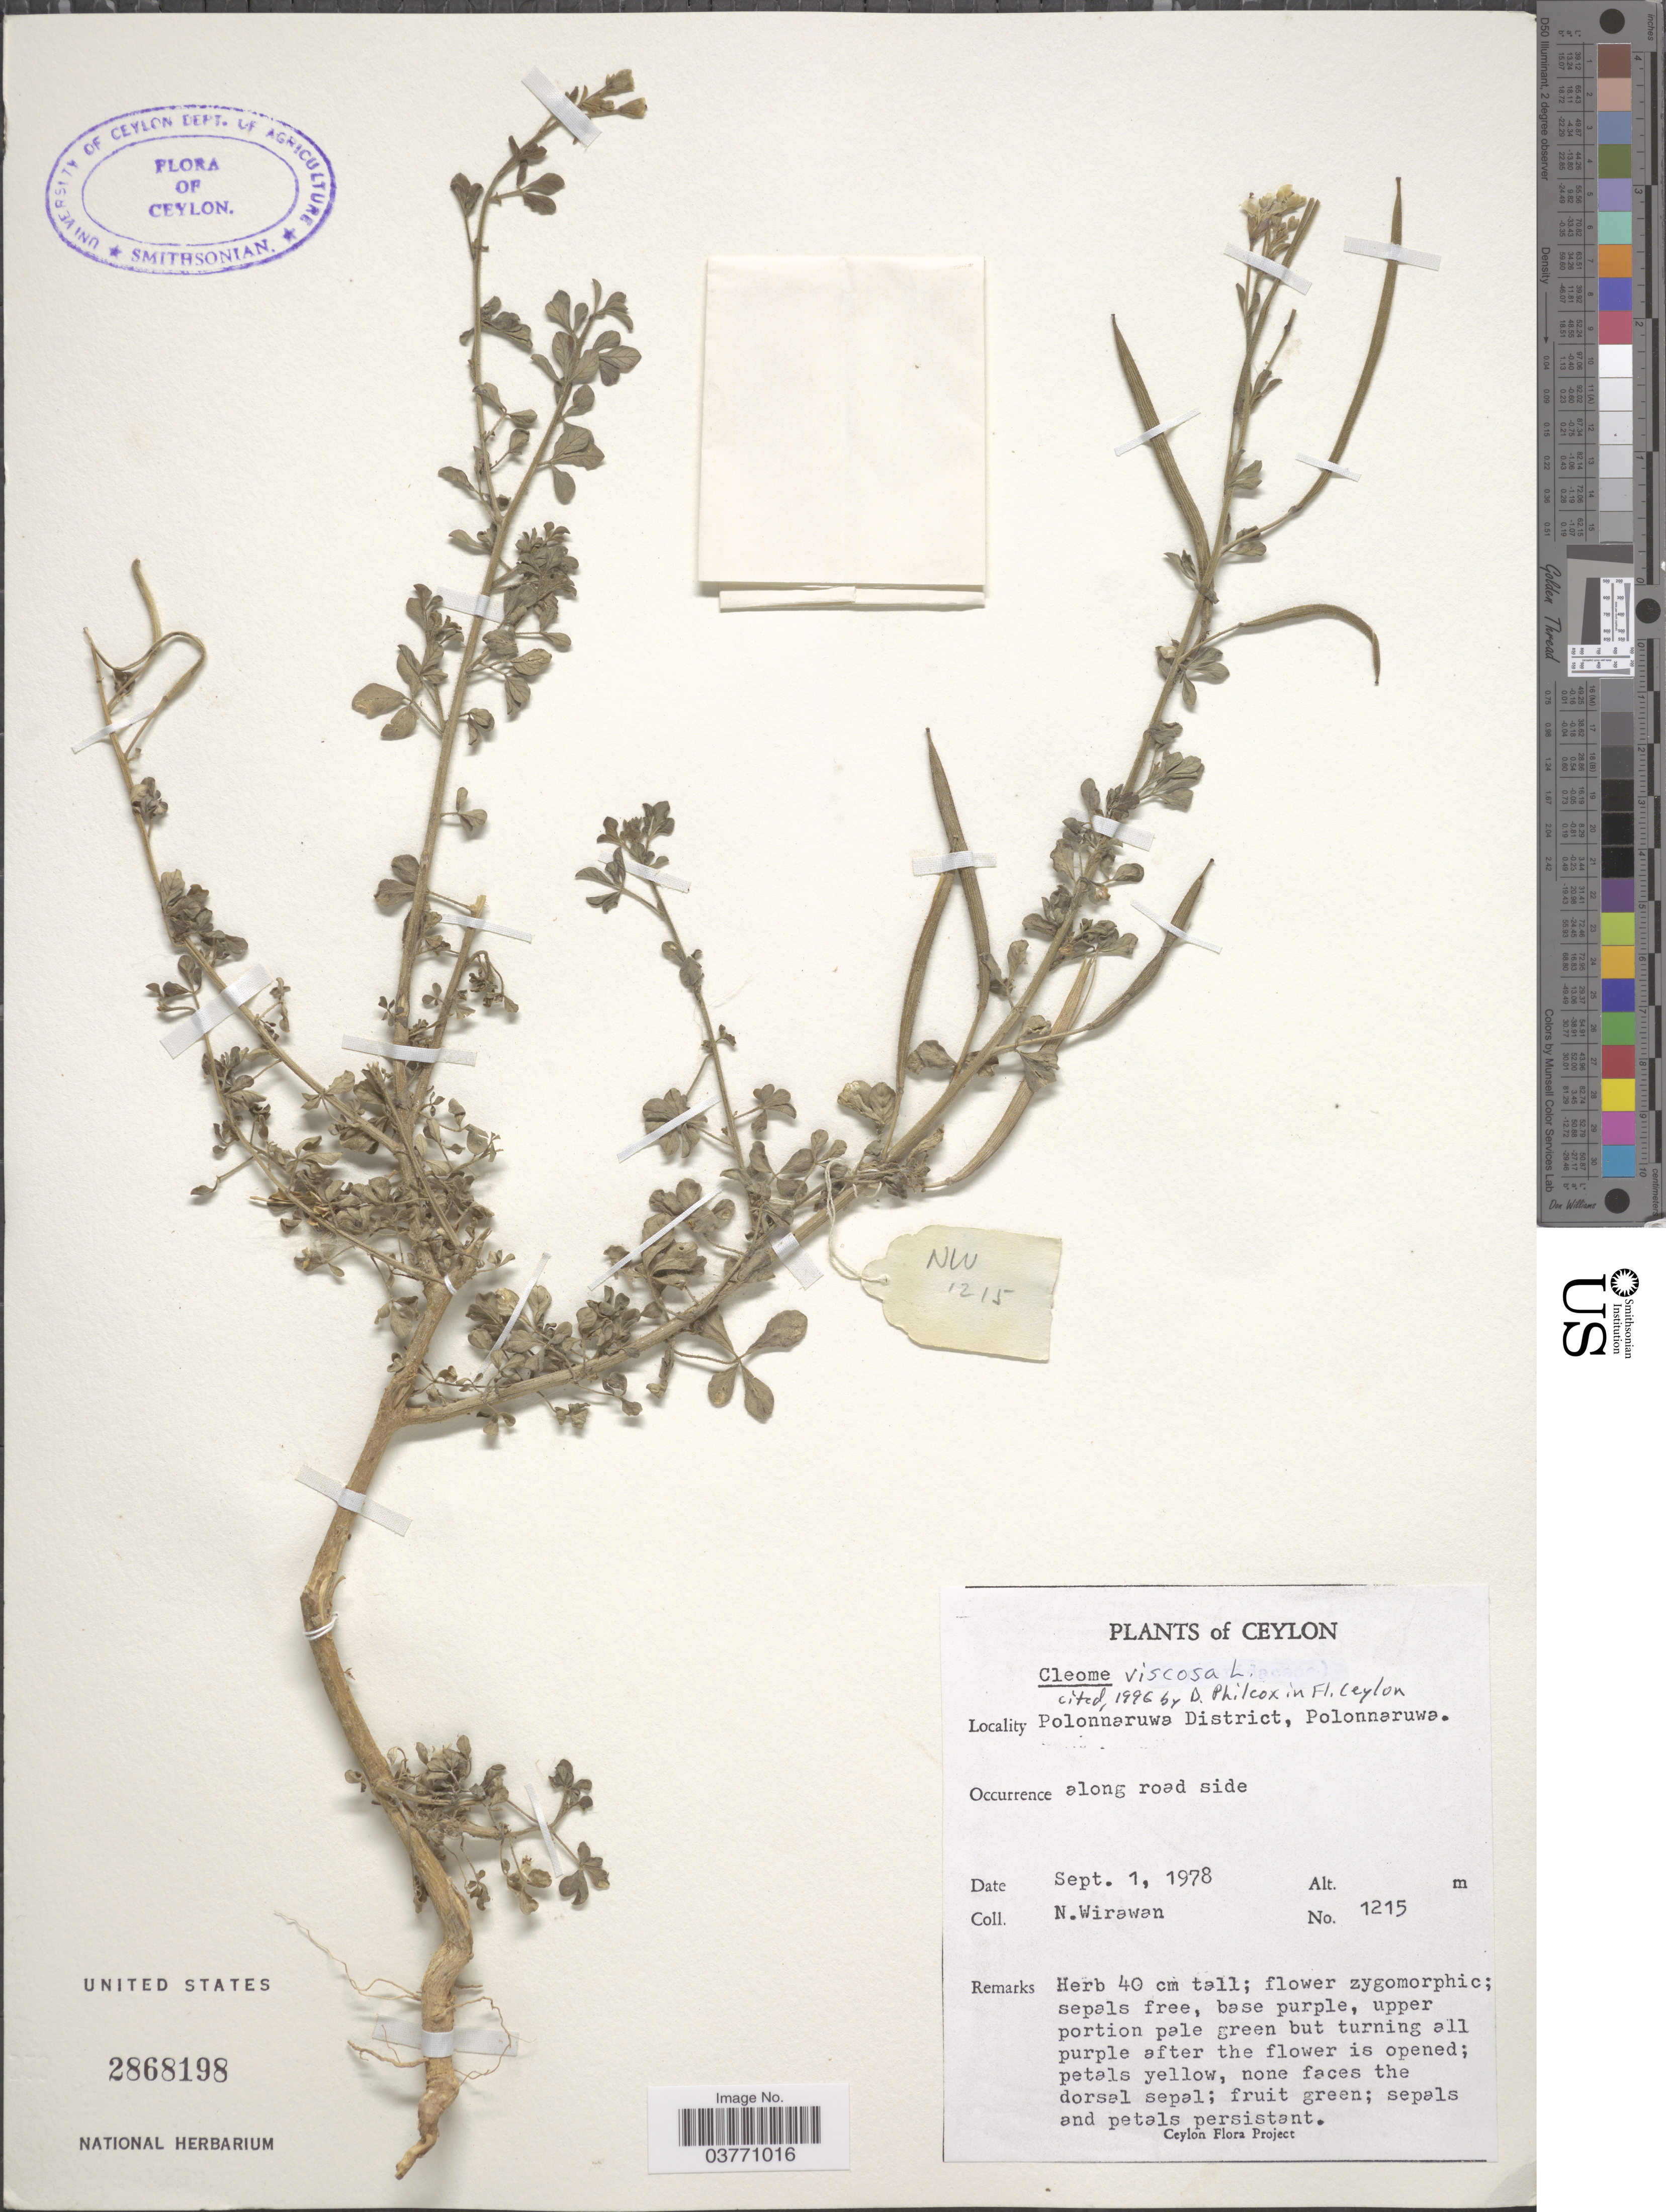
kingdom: Plantae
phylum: Tracheophyta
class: Magnoliopsida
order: Brassicales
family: Cleomaceae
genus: Arivela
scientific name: Arivela viscosa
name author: (L.) Raf.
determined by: Strong, M. T., (US), Smithsonian Institution - National Museum of Natural History (UNITED STATES)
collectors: N. Wirawan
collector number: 1215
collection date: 1978-09-01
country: Sri Lanka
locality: Ceylon. Polonnaruwa District, Polonnaruwa.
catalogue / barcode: US 2868198